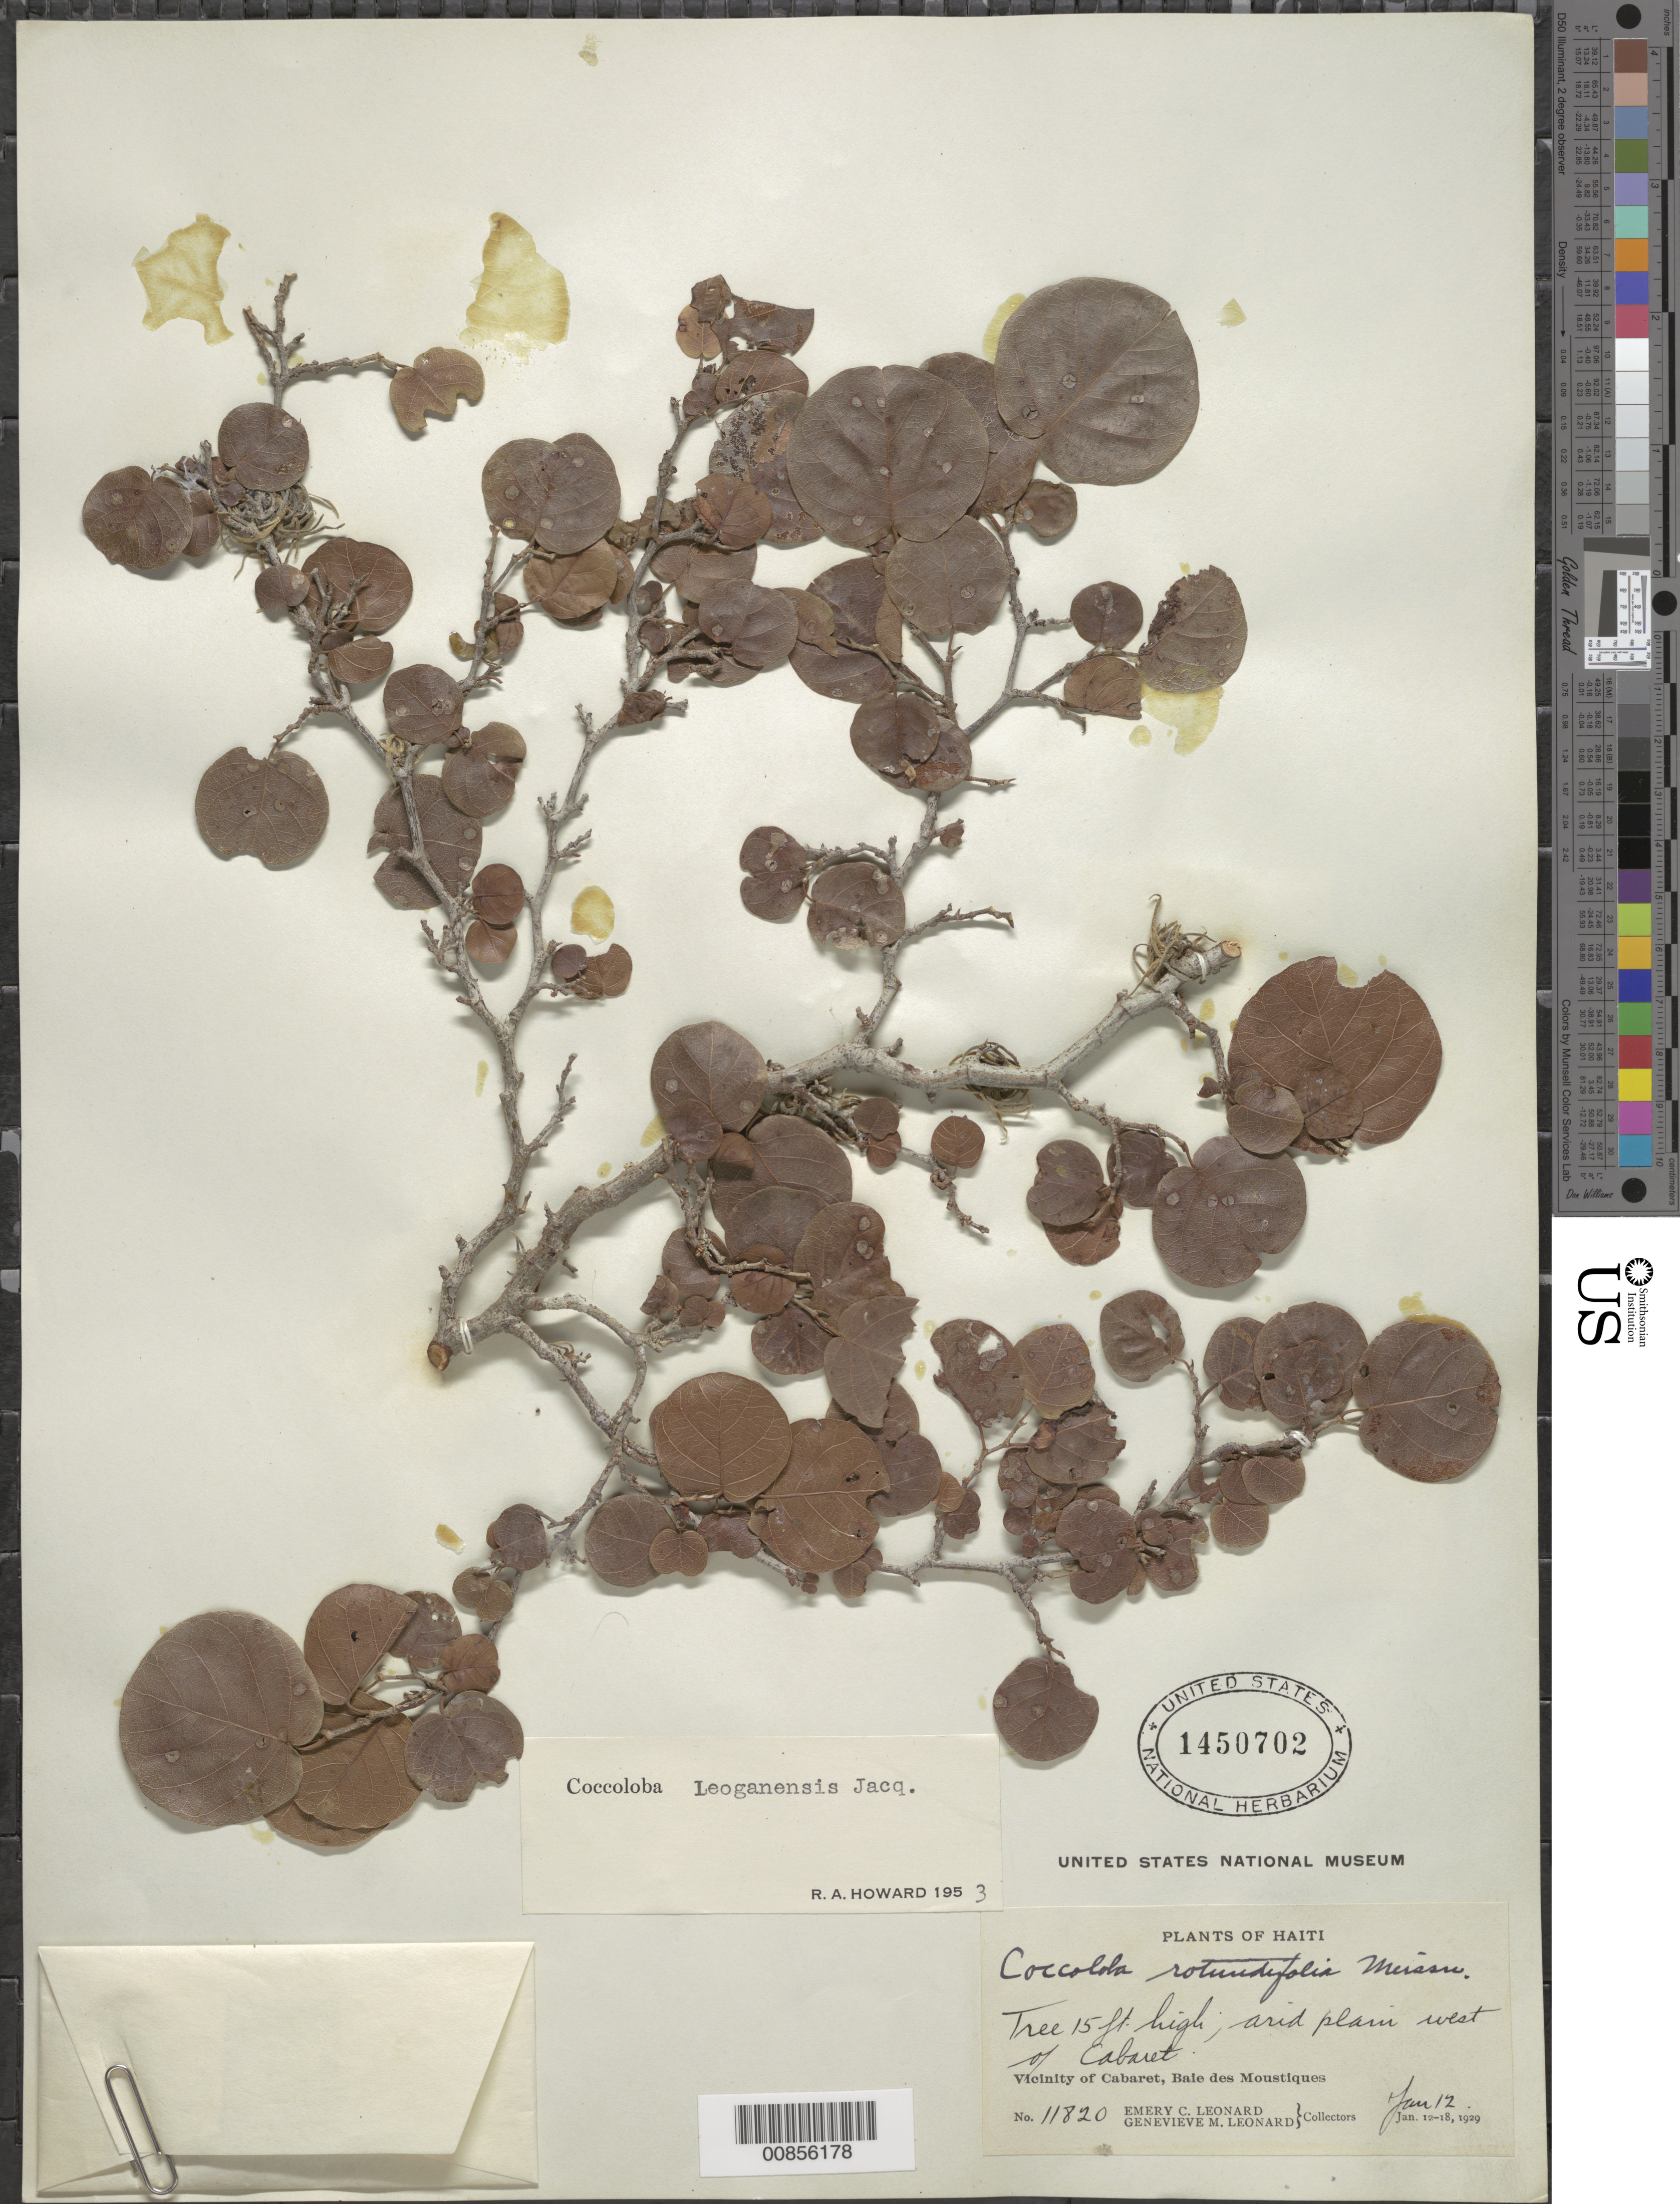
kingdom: Plantae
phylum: Tracheophyta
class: Magnoliopsida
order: Caryophyllales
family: Polygonaceae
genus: Coccoloba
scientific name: Coccoloba leoganensis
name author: Jacq.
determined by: Howard, R. A.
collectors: E. C. Leonard & G. M. Leonard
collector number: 11820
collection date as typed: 12 Jan 1929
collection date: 1929-01-12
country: Haiti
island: Hispaniola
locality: Vicinity of Cabaret, Baie des Moustiques. Arid plain west of Cabaret.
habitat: Arid plain.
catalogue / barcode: US 1450702